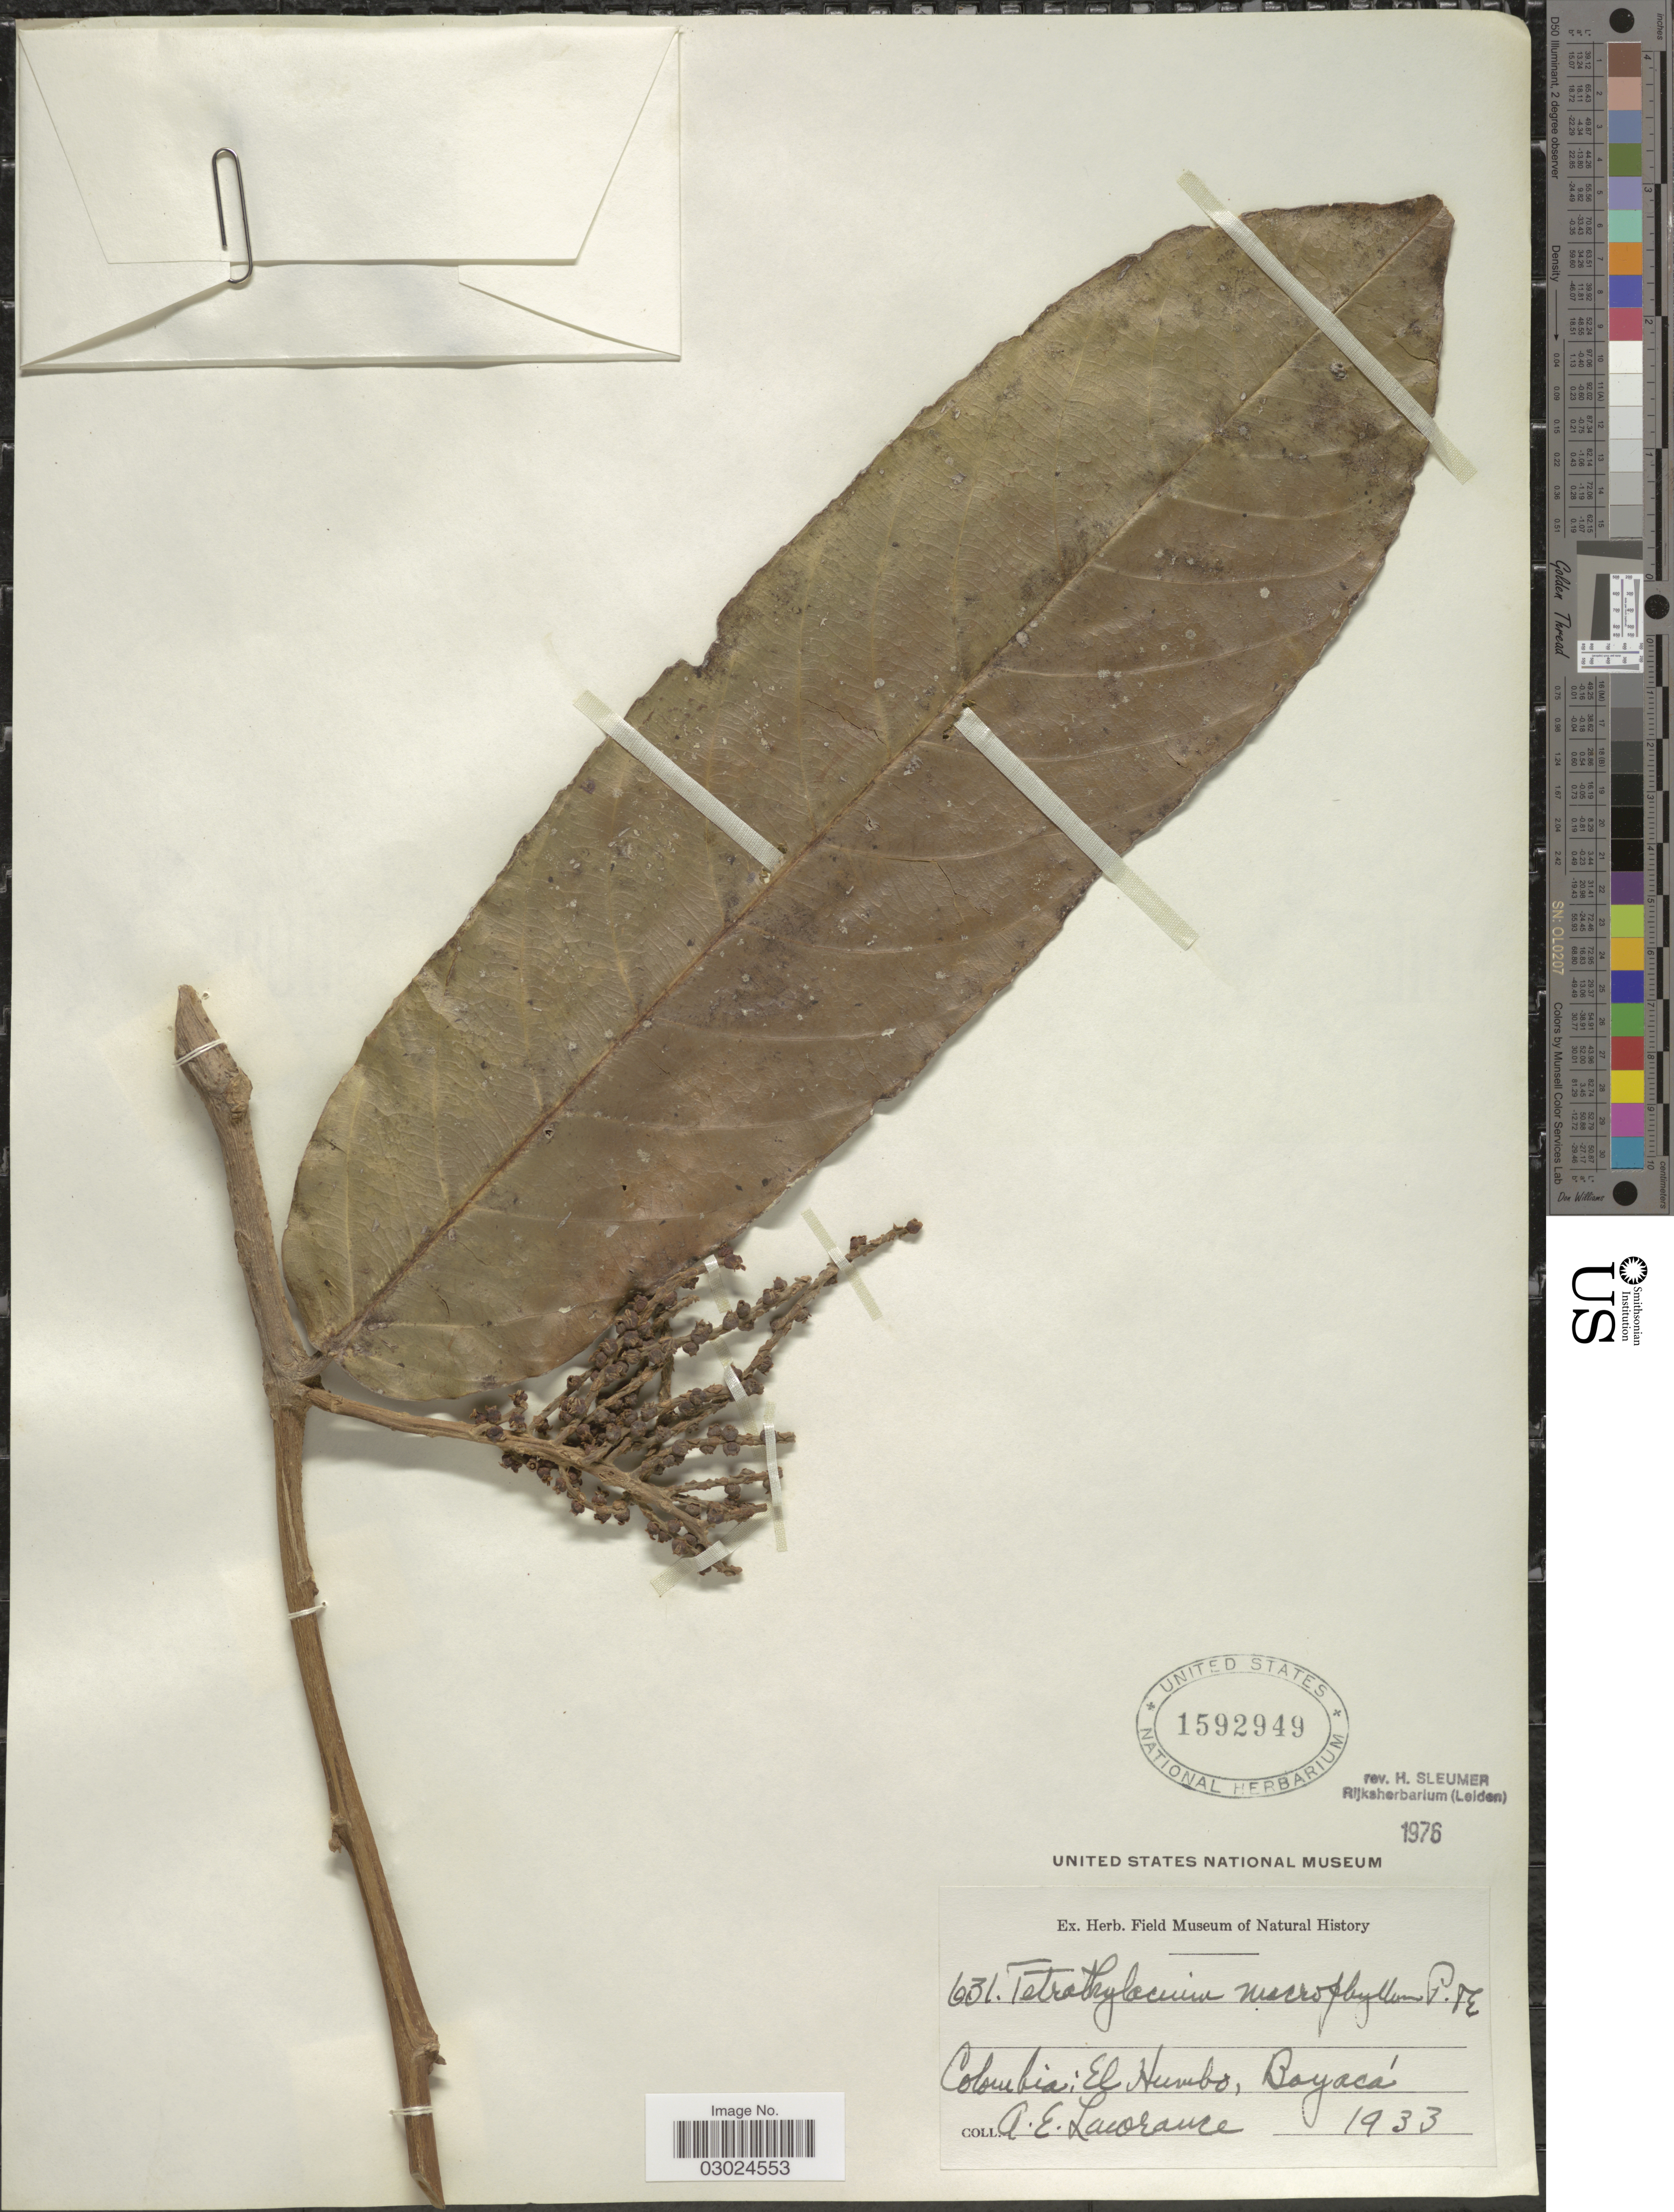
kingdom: Plantae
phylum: Tracheophyta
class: Magnoliopsida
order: Malpighiales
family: Salicaceae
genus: Tetrathylacium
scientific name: Tetrathylacium macrophyllum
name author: Poepp.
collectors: A. Lawrance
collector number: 631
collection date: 1933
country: Colombia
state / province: Boyacá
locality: El Humbo.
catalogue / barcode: US 1592949